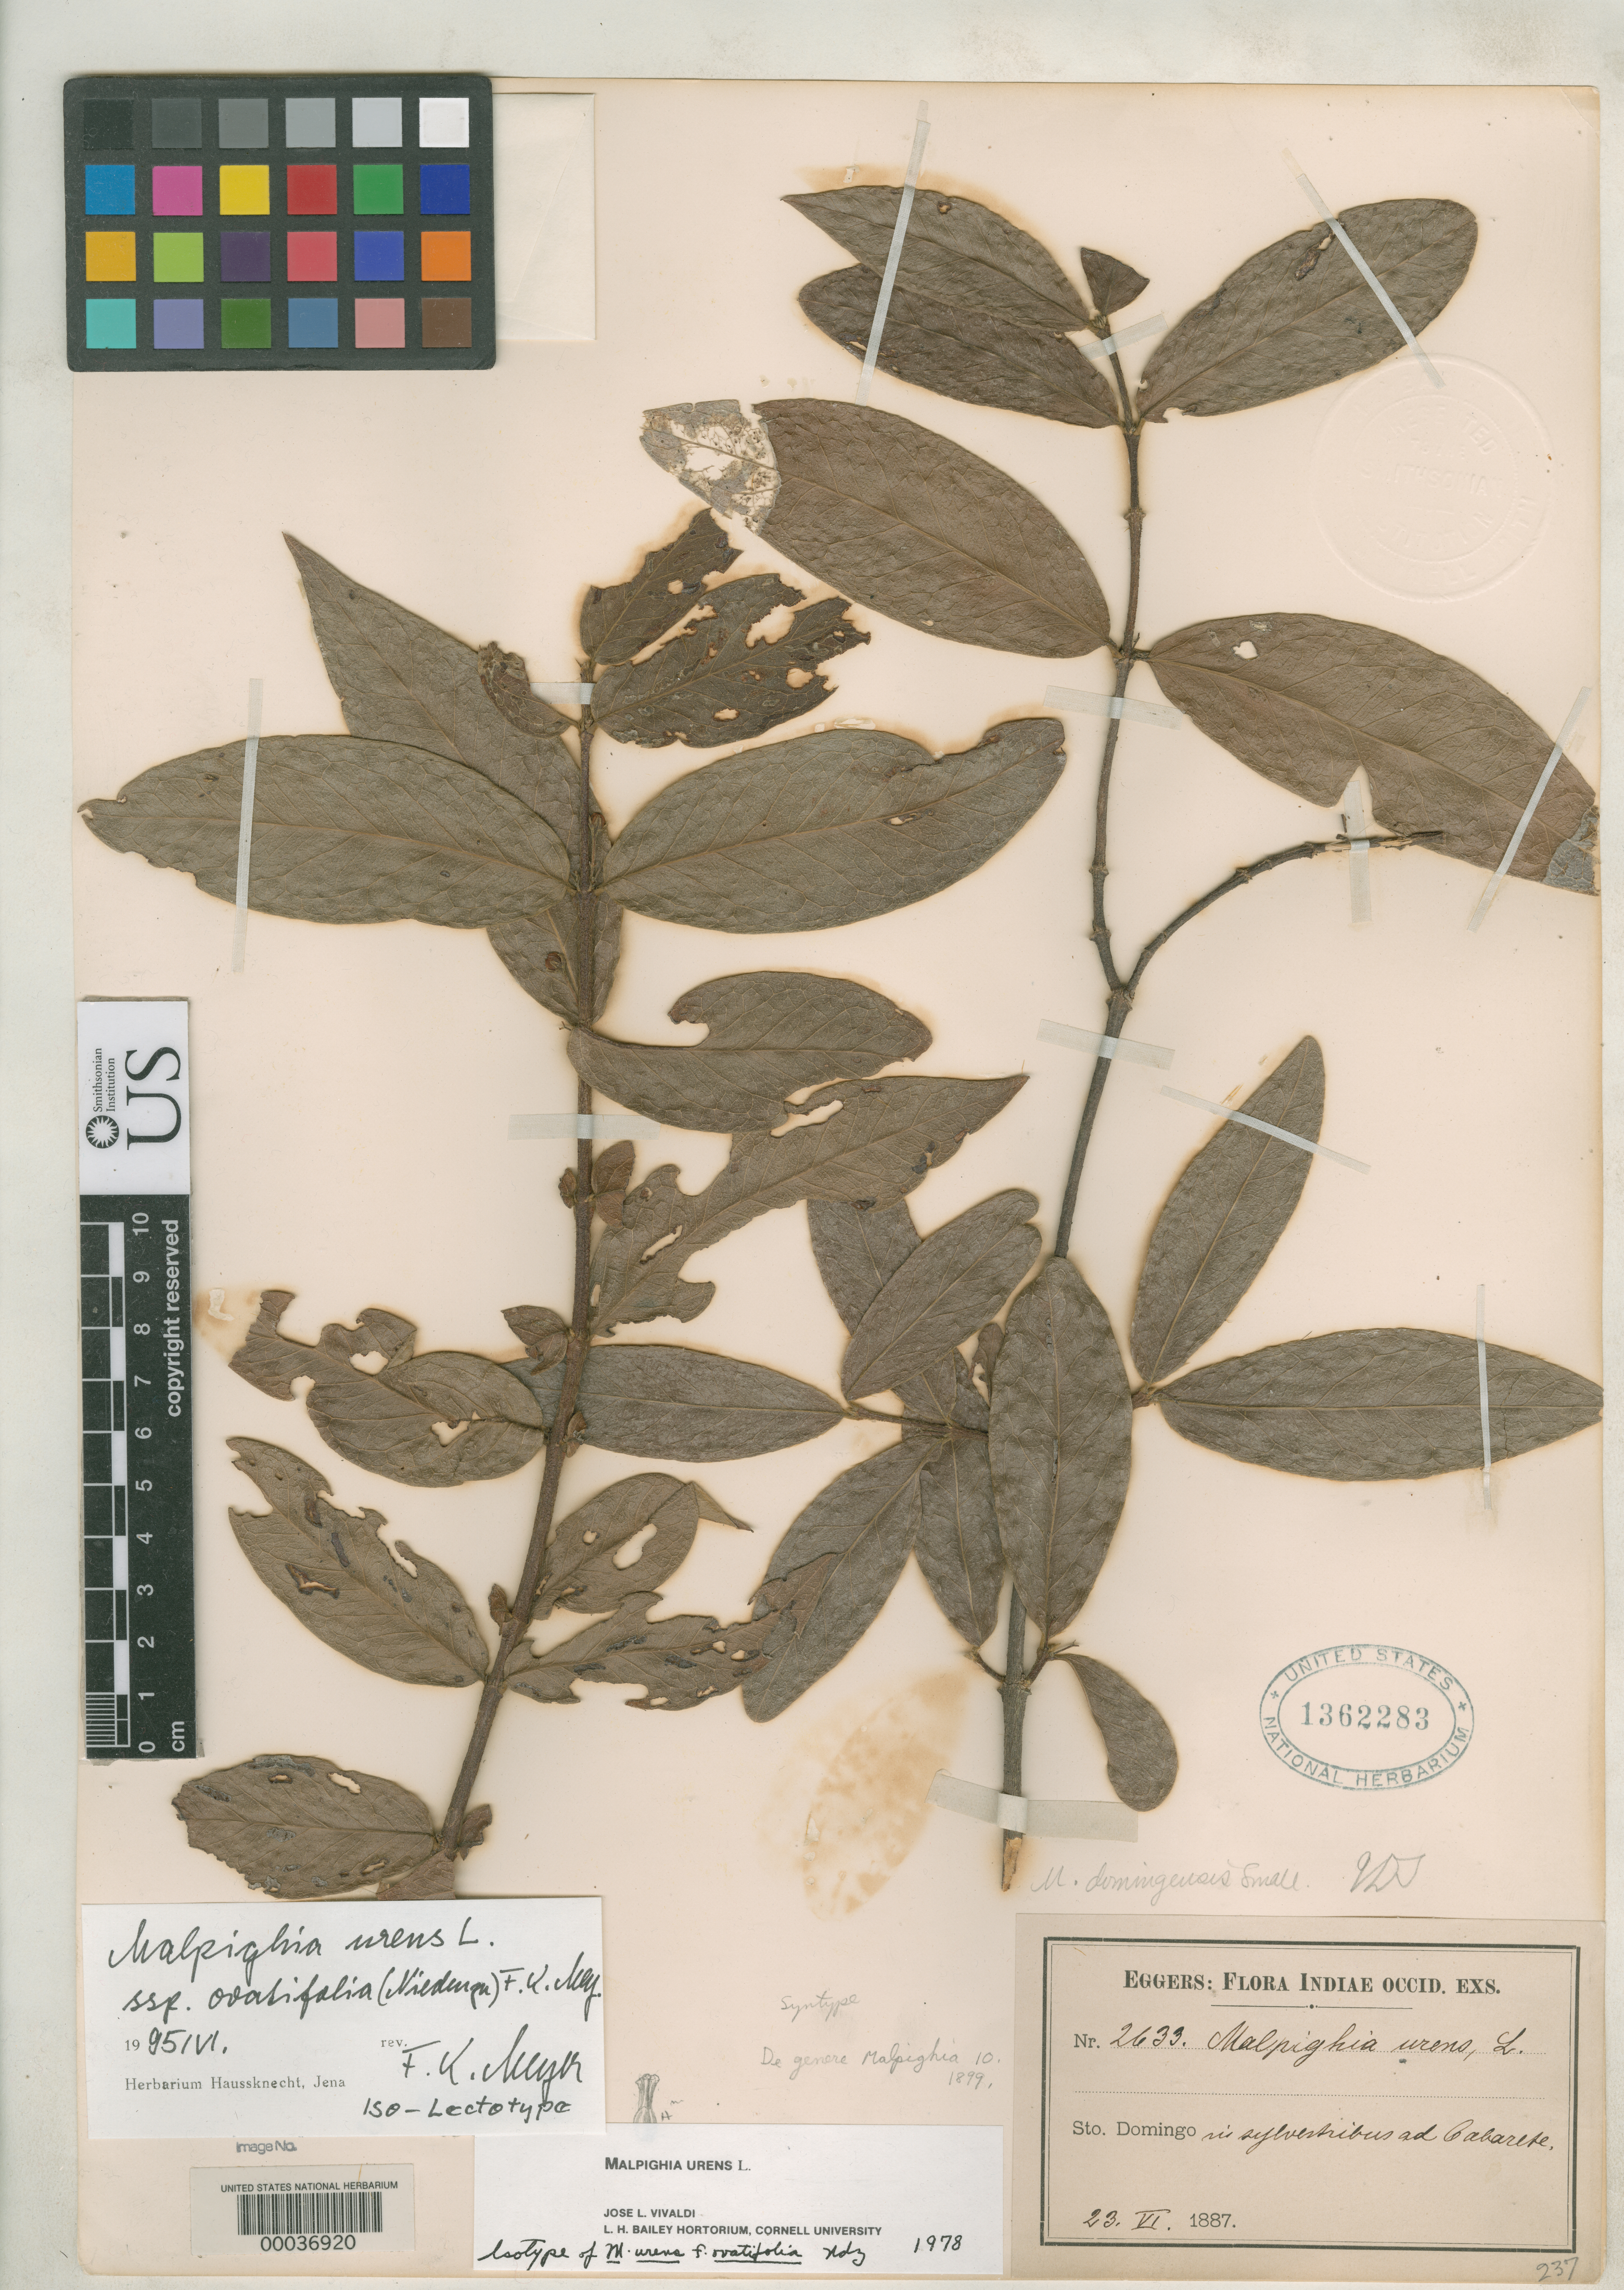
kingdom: Plantae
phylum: Tracheophyta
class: Magnoliopsida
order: Malpighiales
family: Malpighiaceae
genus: Malpighia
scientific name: Malpighia urens f. ovatifolia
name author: Nied.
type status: Syntype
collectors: H. F. A. von Eggers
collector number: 2633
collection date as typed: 23 Jun 1887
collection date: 1887-06-23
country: Dominican Republic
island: Hispaniola Island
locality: In Sylvestribus Adcabarete.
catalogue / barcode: US 1362283